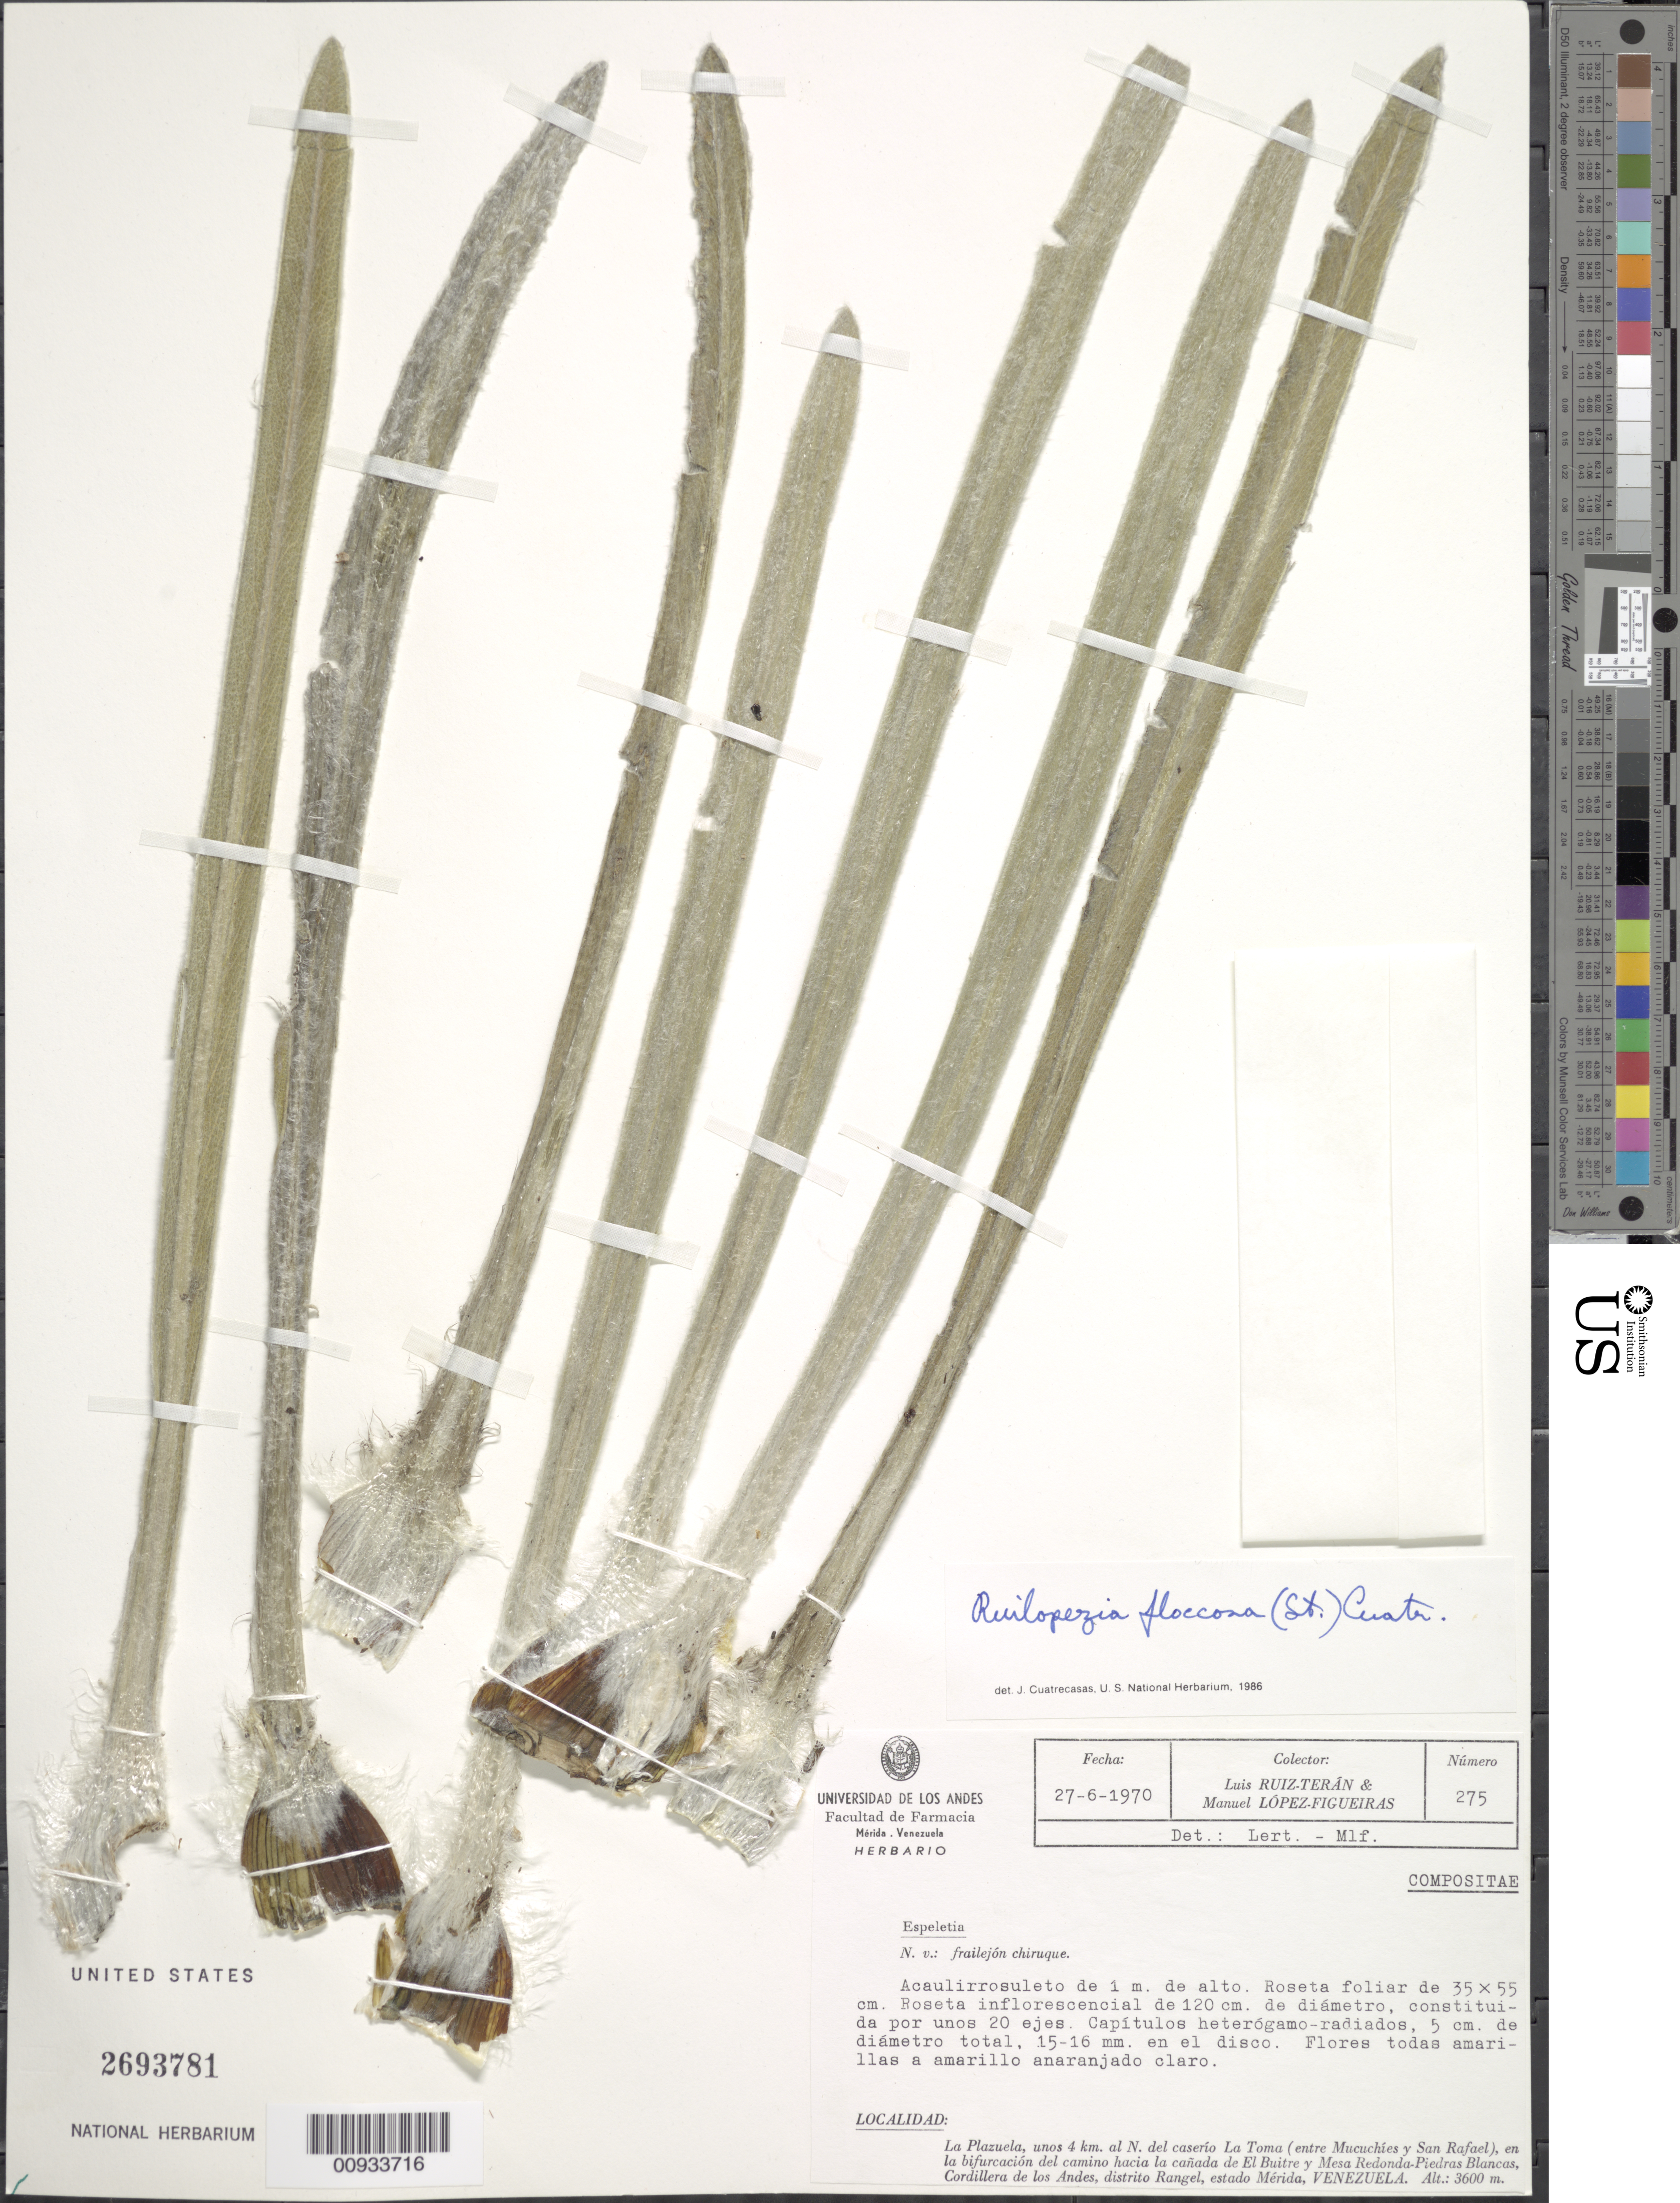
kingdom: Plantae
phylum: Tracheophyta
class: Magnoliopsida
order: Asterales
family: Asteraceae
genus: Ruilopezia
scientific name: Ruilopezia floccosa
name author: (Standl.) Cuatrec.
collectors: L. Teran & M. López Figueiras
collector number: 275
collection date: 1970-06-27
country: Venezuela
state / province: Mérida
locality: La Plazuela, unos 4 km al N del caserio La Toma (entre Mucuchies y San Rafael), en la bifurcacion del camino hacia la canada de El Buitre y Mesa Redonda-Piedras Blancas, Cordillera de Los Andes, Distrito Rangel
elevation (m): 3600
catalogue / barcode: US 2693781